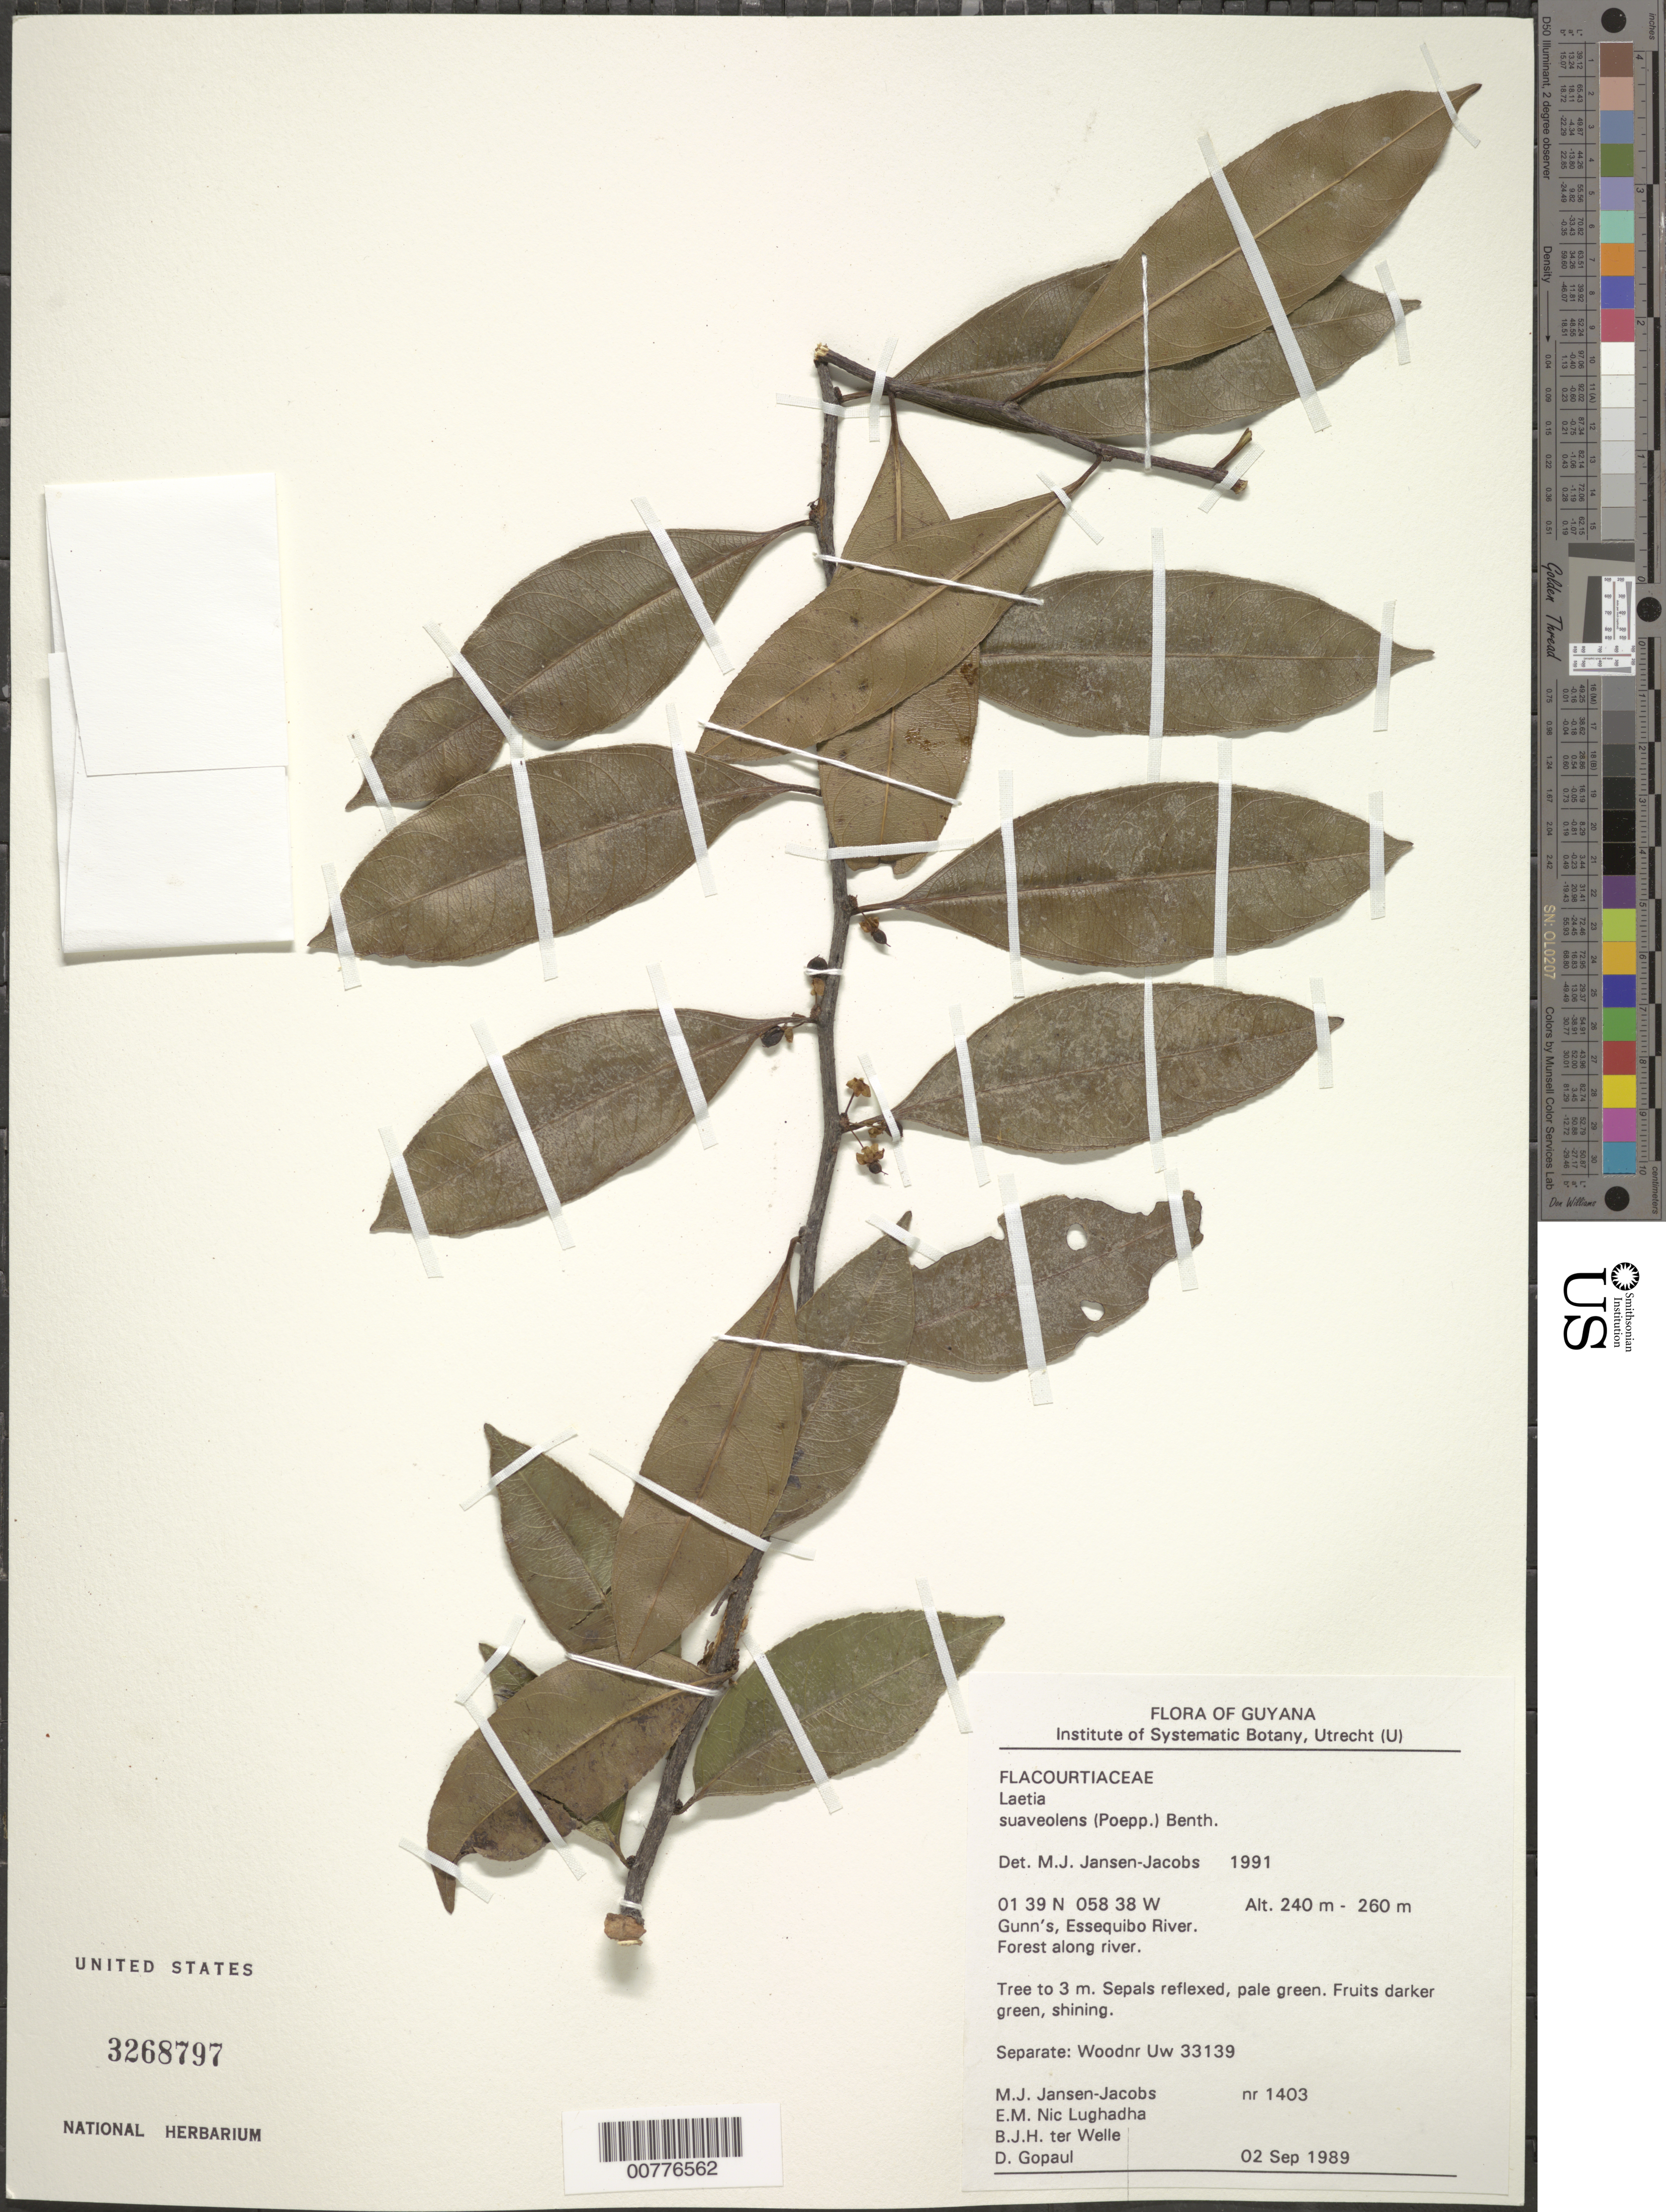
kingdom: Plantae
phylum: Tracheophyta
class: Magnoliopsida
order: Malpighiales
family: Salicaceae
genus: Laetia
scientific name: Laetia suaveolens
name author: (Poepp.) Benth.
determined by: Jansen-Jacobs, M. J., (U), Nationaal Herbarium Nederland, Utrecht University branch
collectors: M. J. Jansen-Jacobs, E. Nic Lughadha, B. Welle & D. Gopaul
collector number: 1403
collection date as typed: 2-Sep-89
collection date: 1989-09-02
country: Guyana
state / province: U. Takutu-U. Essequibo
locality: Gunn's, Essequibo River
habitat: Forest along river; seasonally inundated secondary white sand forest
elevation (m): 240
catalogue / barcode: US 3268797